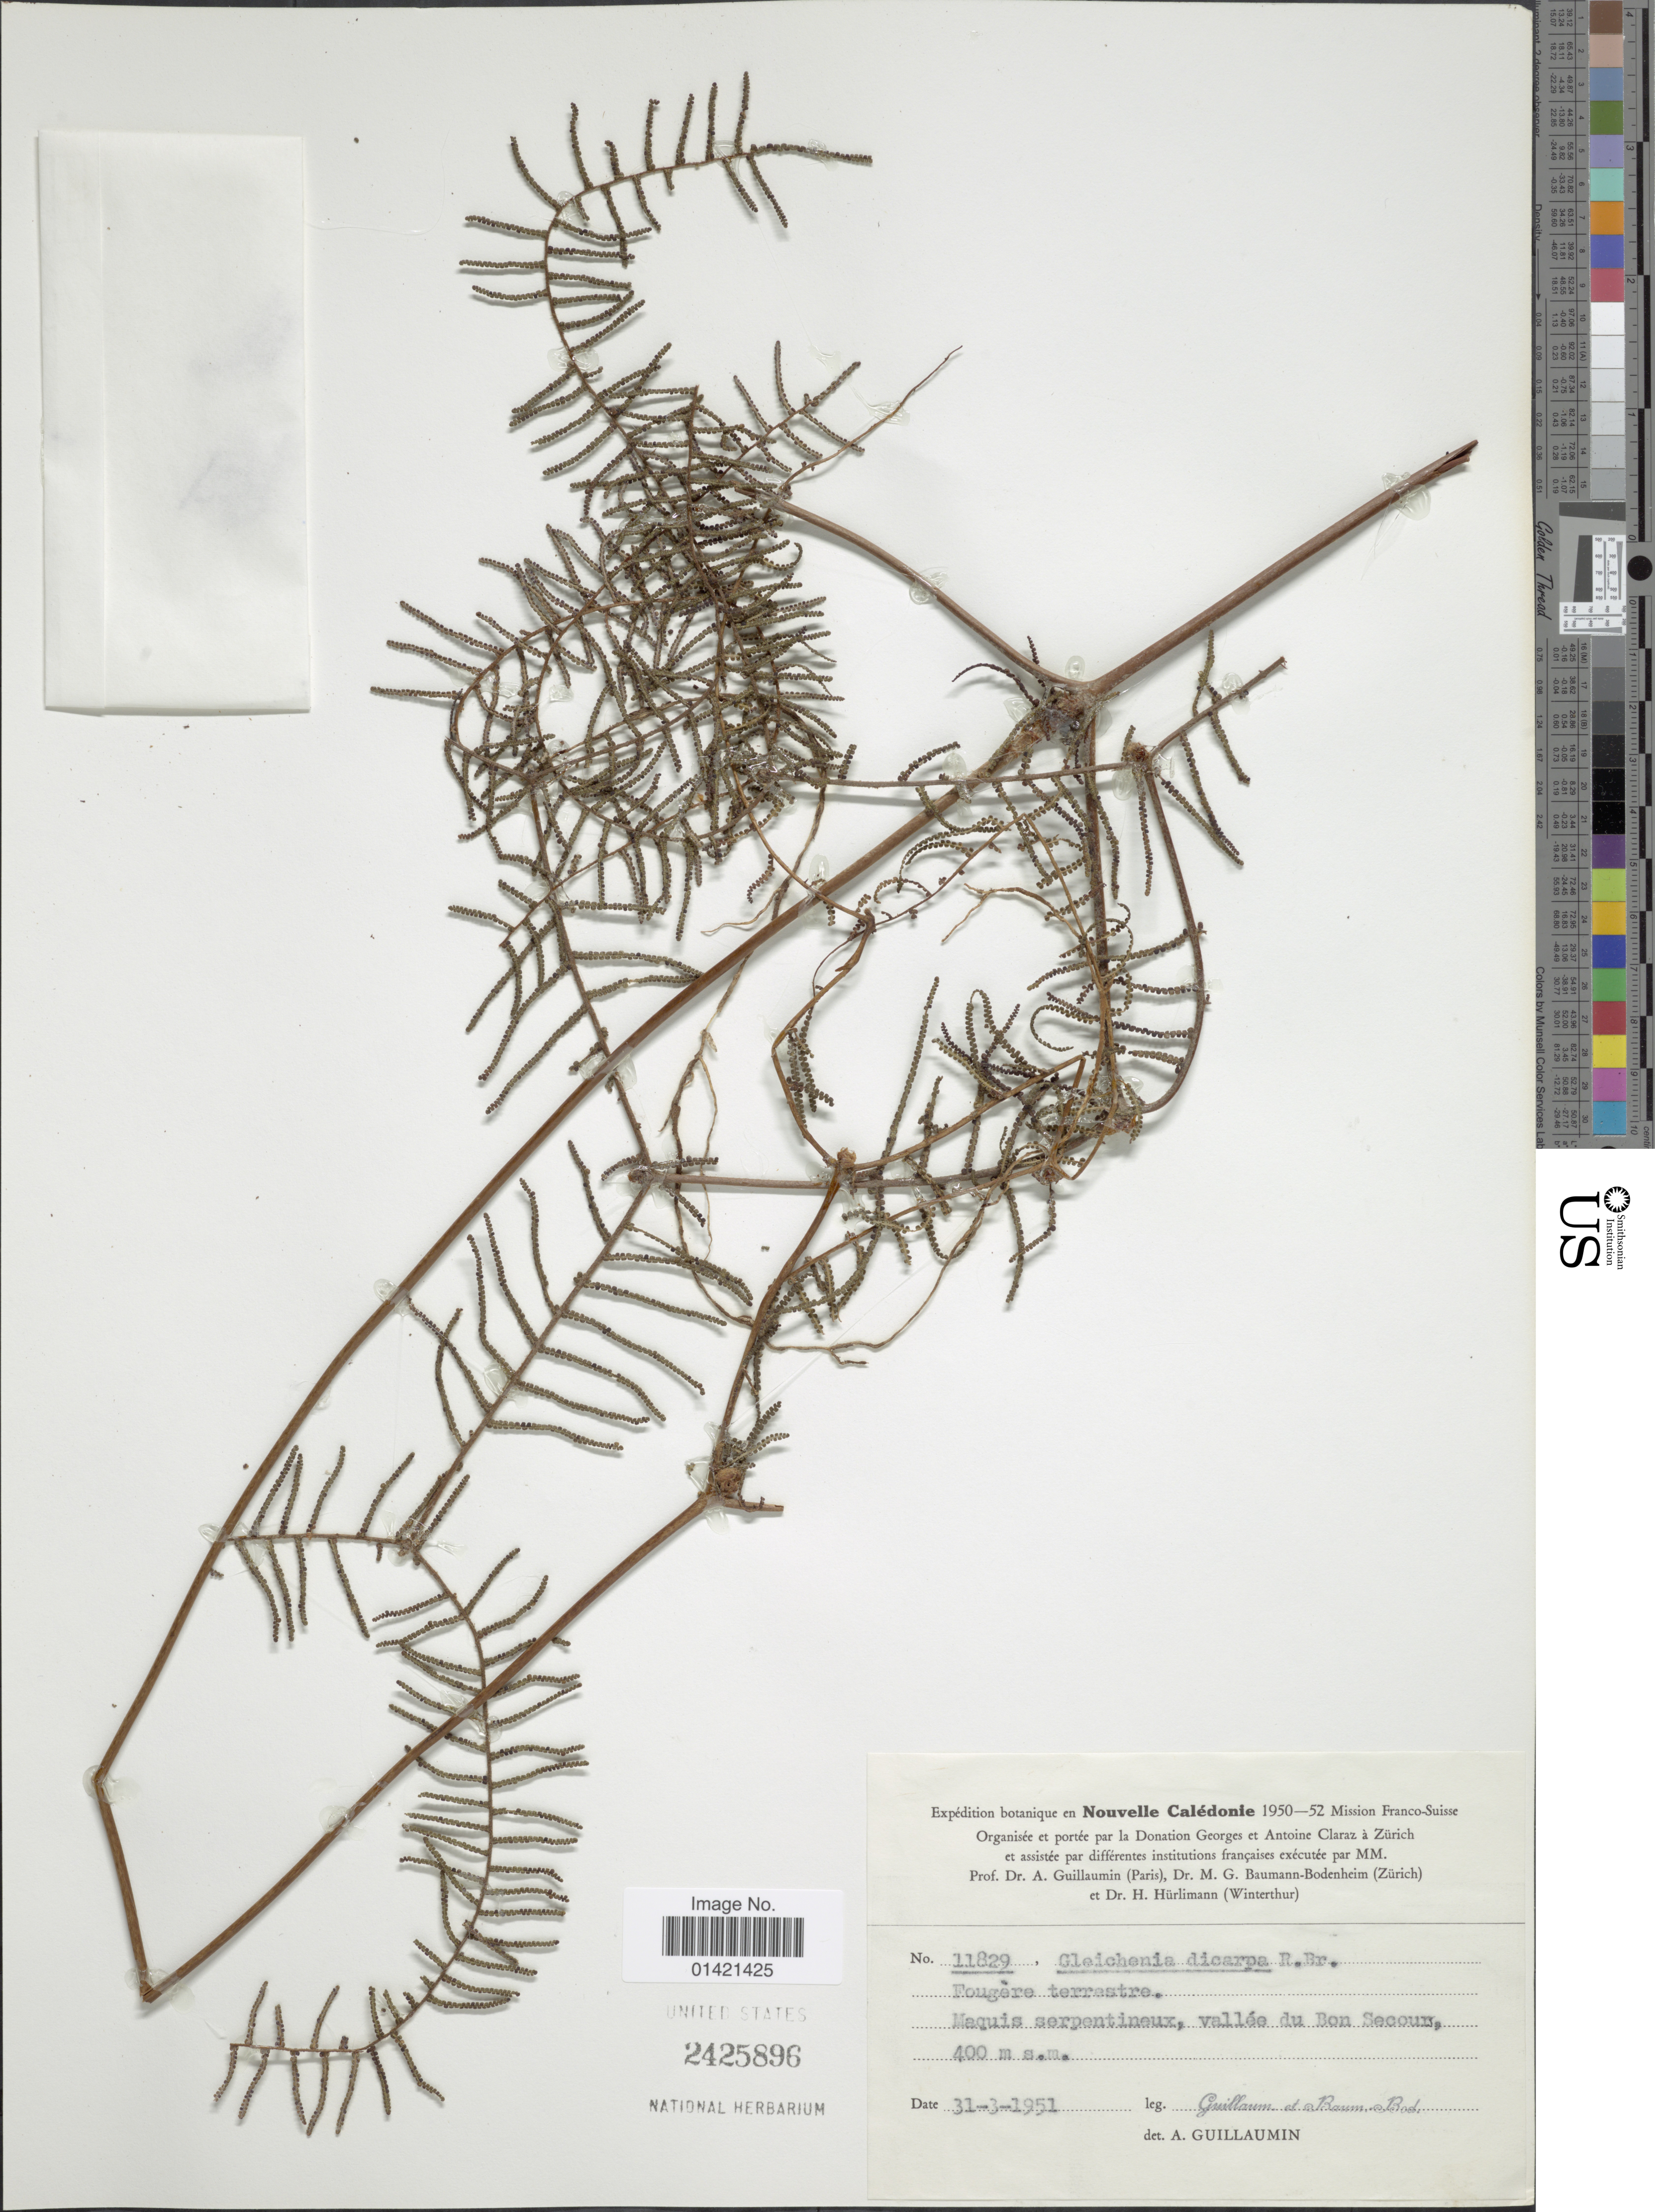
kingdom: Plantae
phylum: Tracheophyta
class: Polypodiopsida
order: Gleicheniales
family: Gleicheniaceae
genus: Gleichenia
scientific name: Gleichenia dicarpa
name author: R. Br.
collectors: A. Guillaumin & M. G. Baumann-Bodenheim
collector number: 11829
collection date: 1951-03-31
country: New Caledonia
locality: Nouvelle Caledonie. Vallee du Bon Secour.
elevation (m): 400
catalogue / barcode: US 2425896